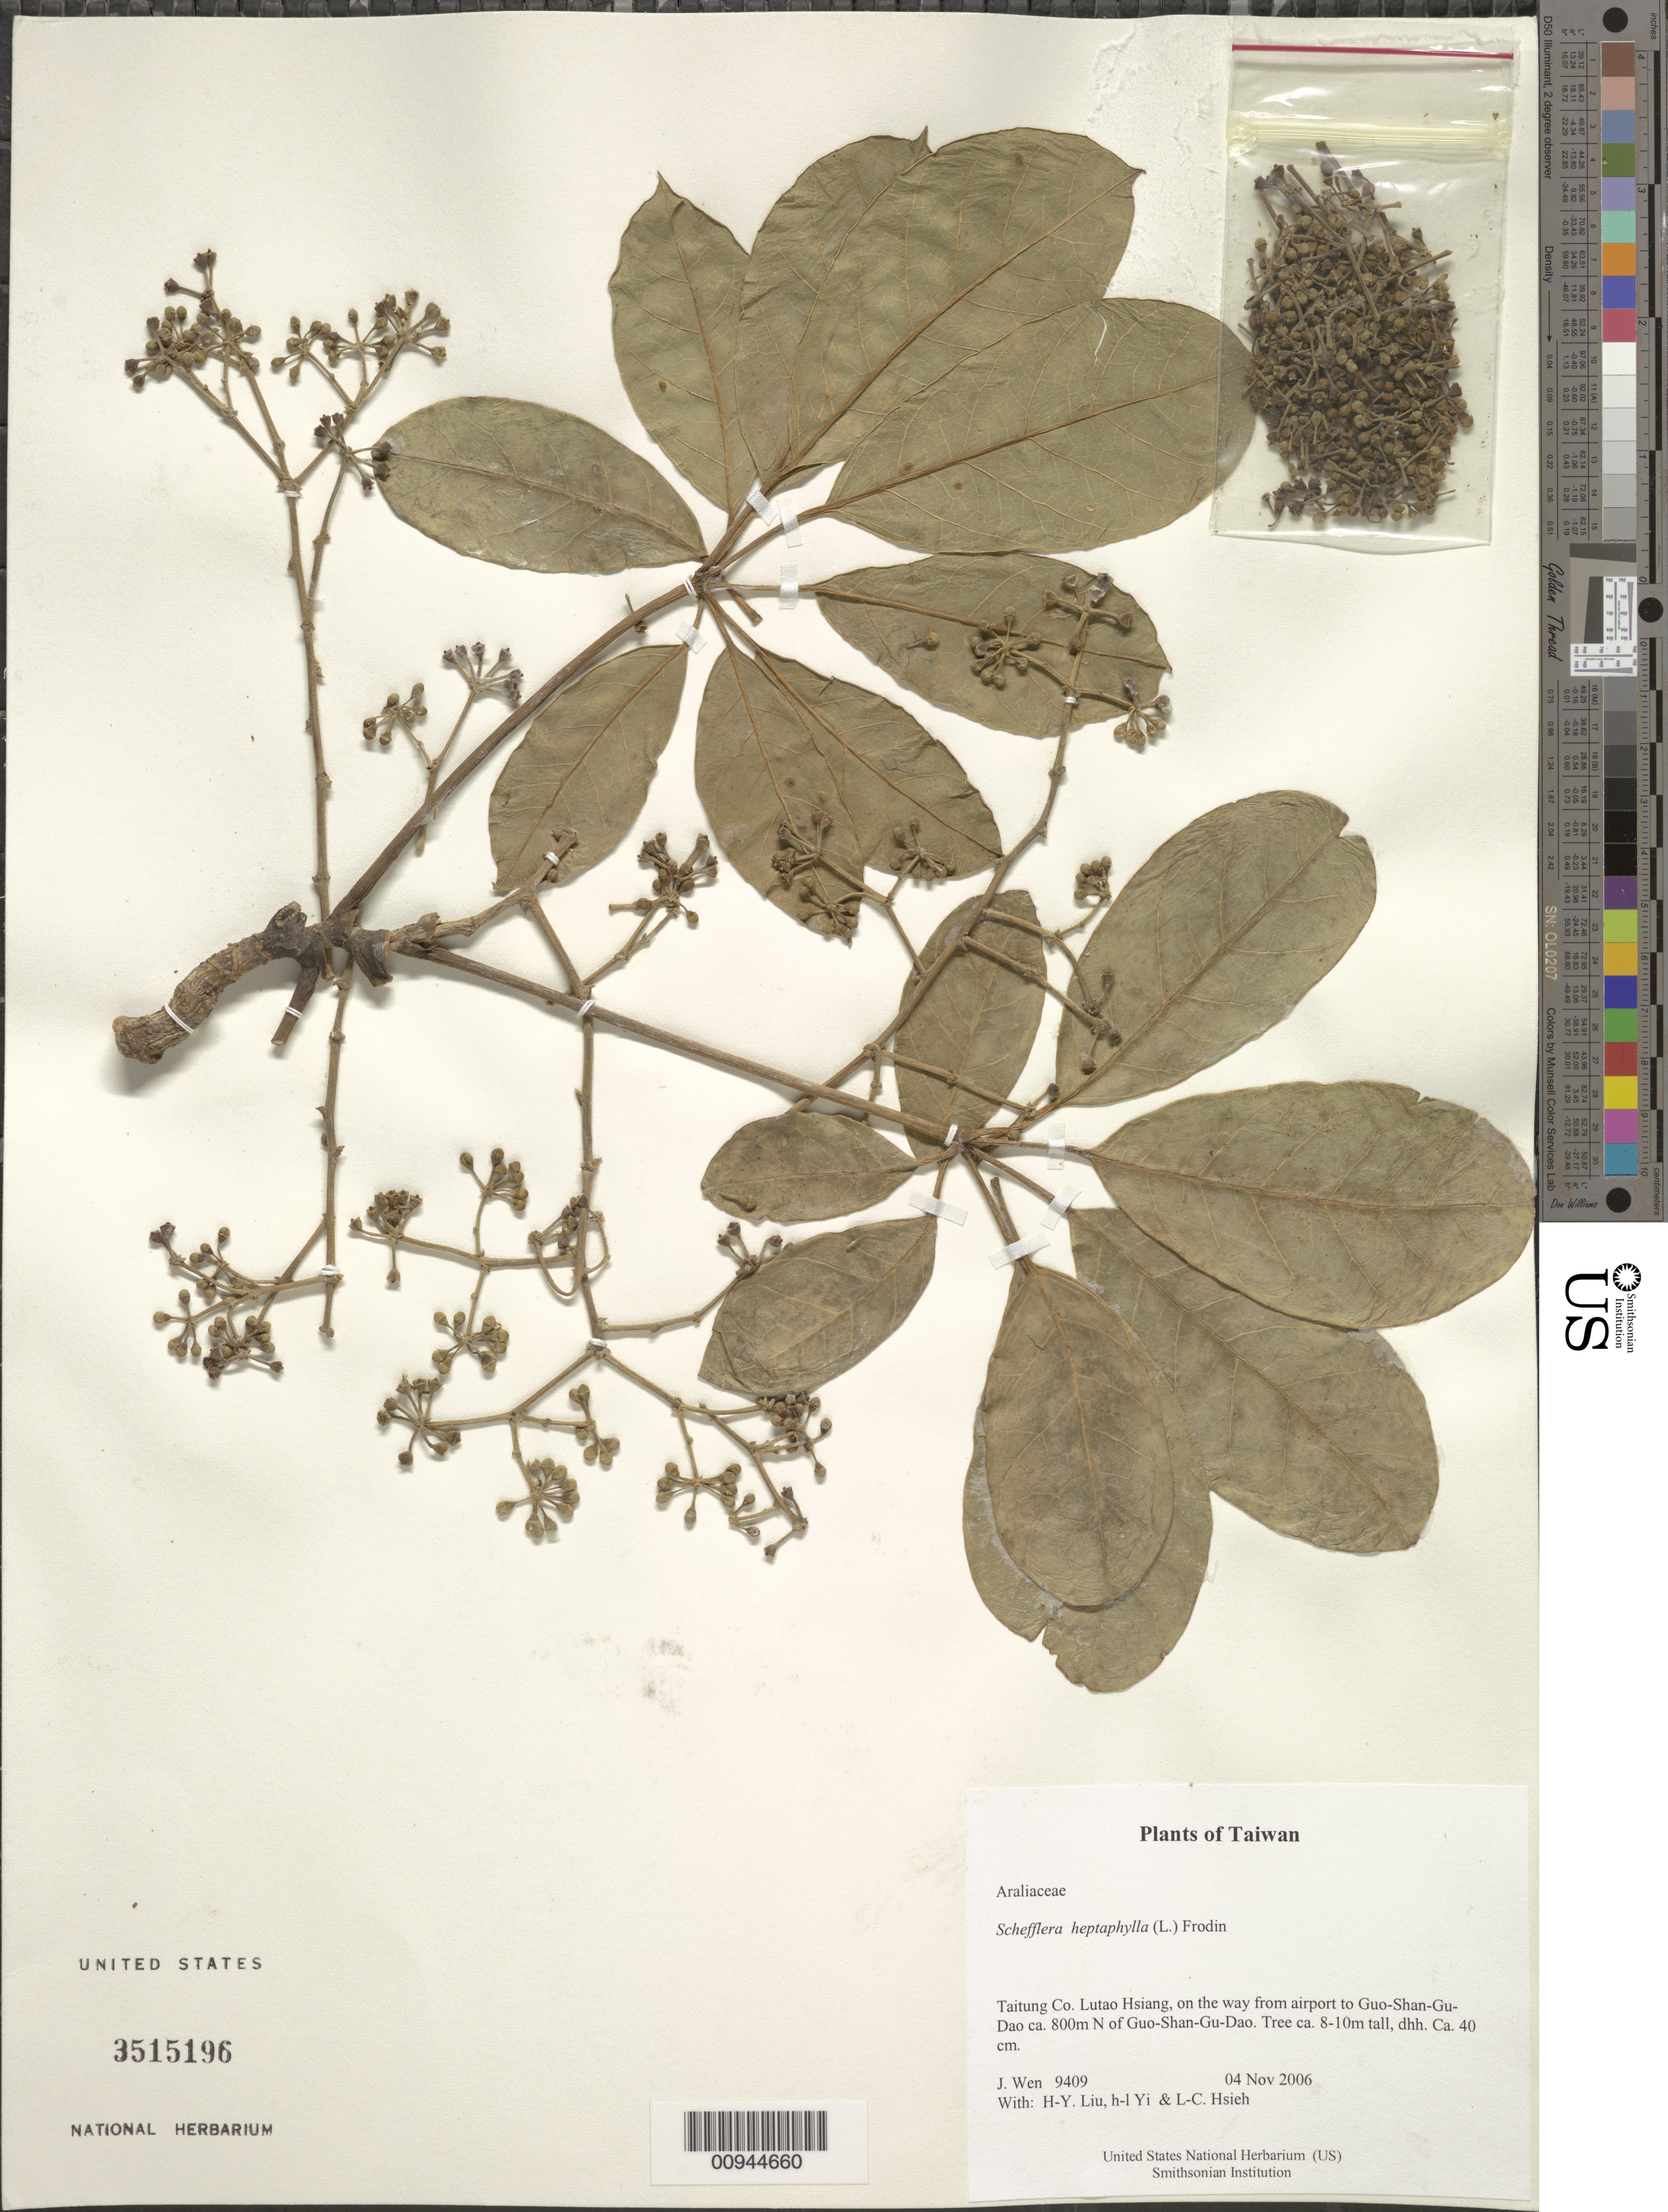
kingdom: Plantae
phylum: Tracheophyta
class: Magnoliopsida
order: Apiales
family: Araliaceae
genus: Schefflera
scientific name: Schefflera heptaphylla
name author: (L.) Frodin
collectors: J. Wen, H. Liu & L. Hsieh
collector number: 9409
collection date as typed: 04 Nov 2006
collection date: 2006-11-04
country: Taiwan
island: Taiwan [Formosa]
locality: Lutao Hsiang, on the way from airport to Guo-Shan-Gu-Dao ca. 800m N of Guo-Shan-Gu-Dao.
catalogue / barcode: US 3515196